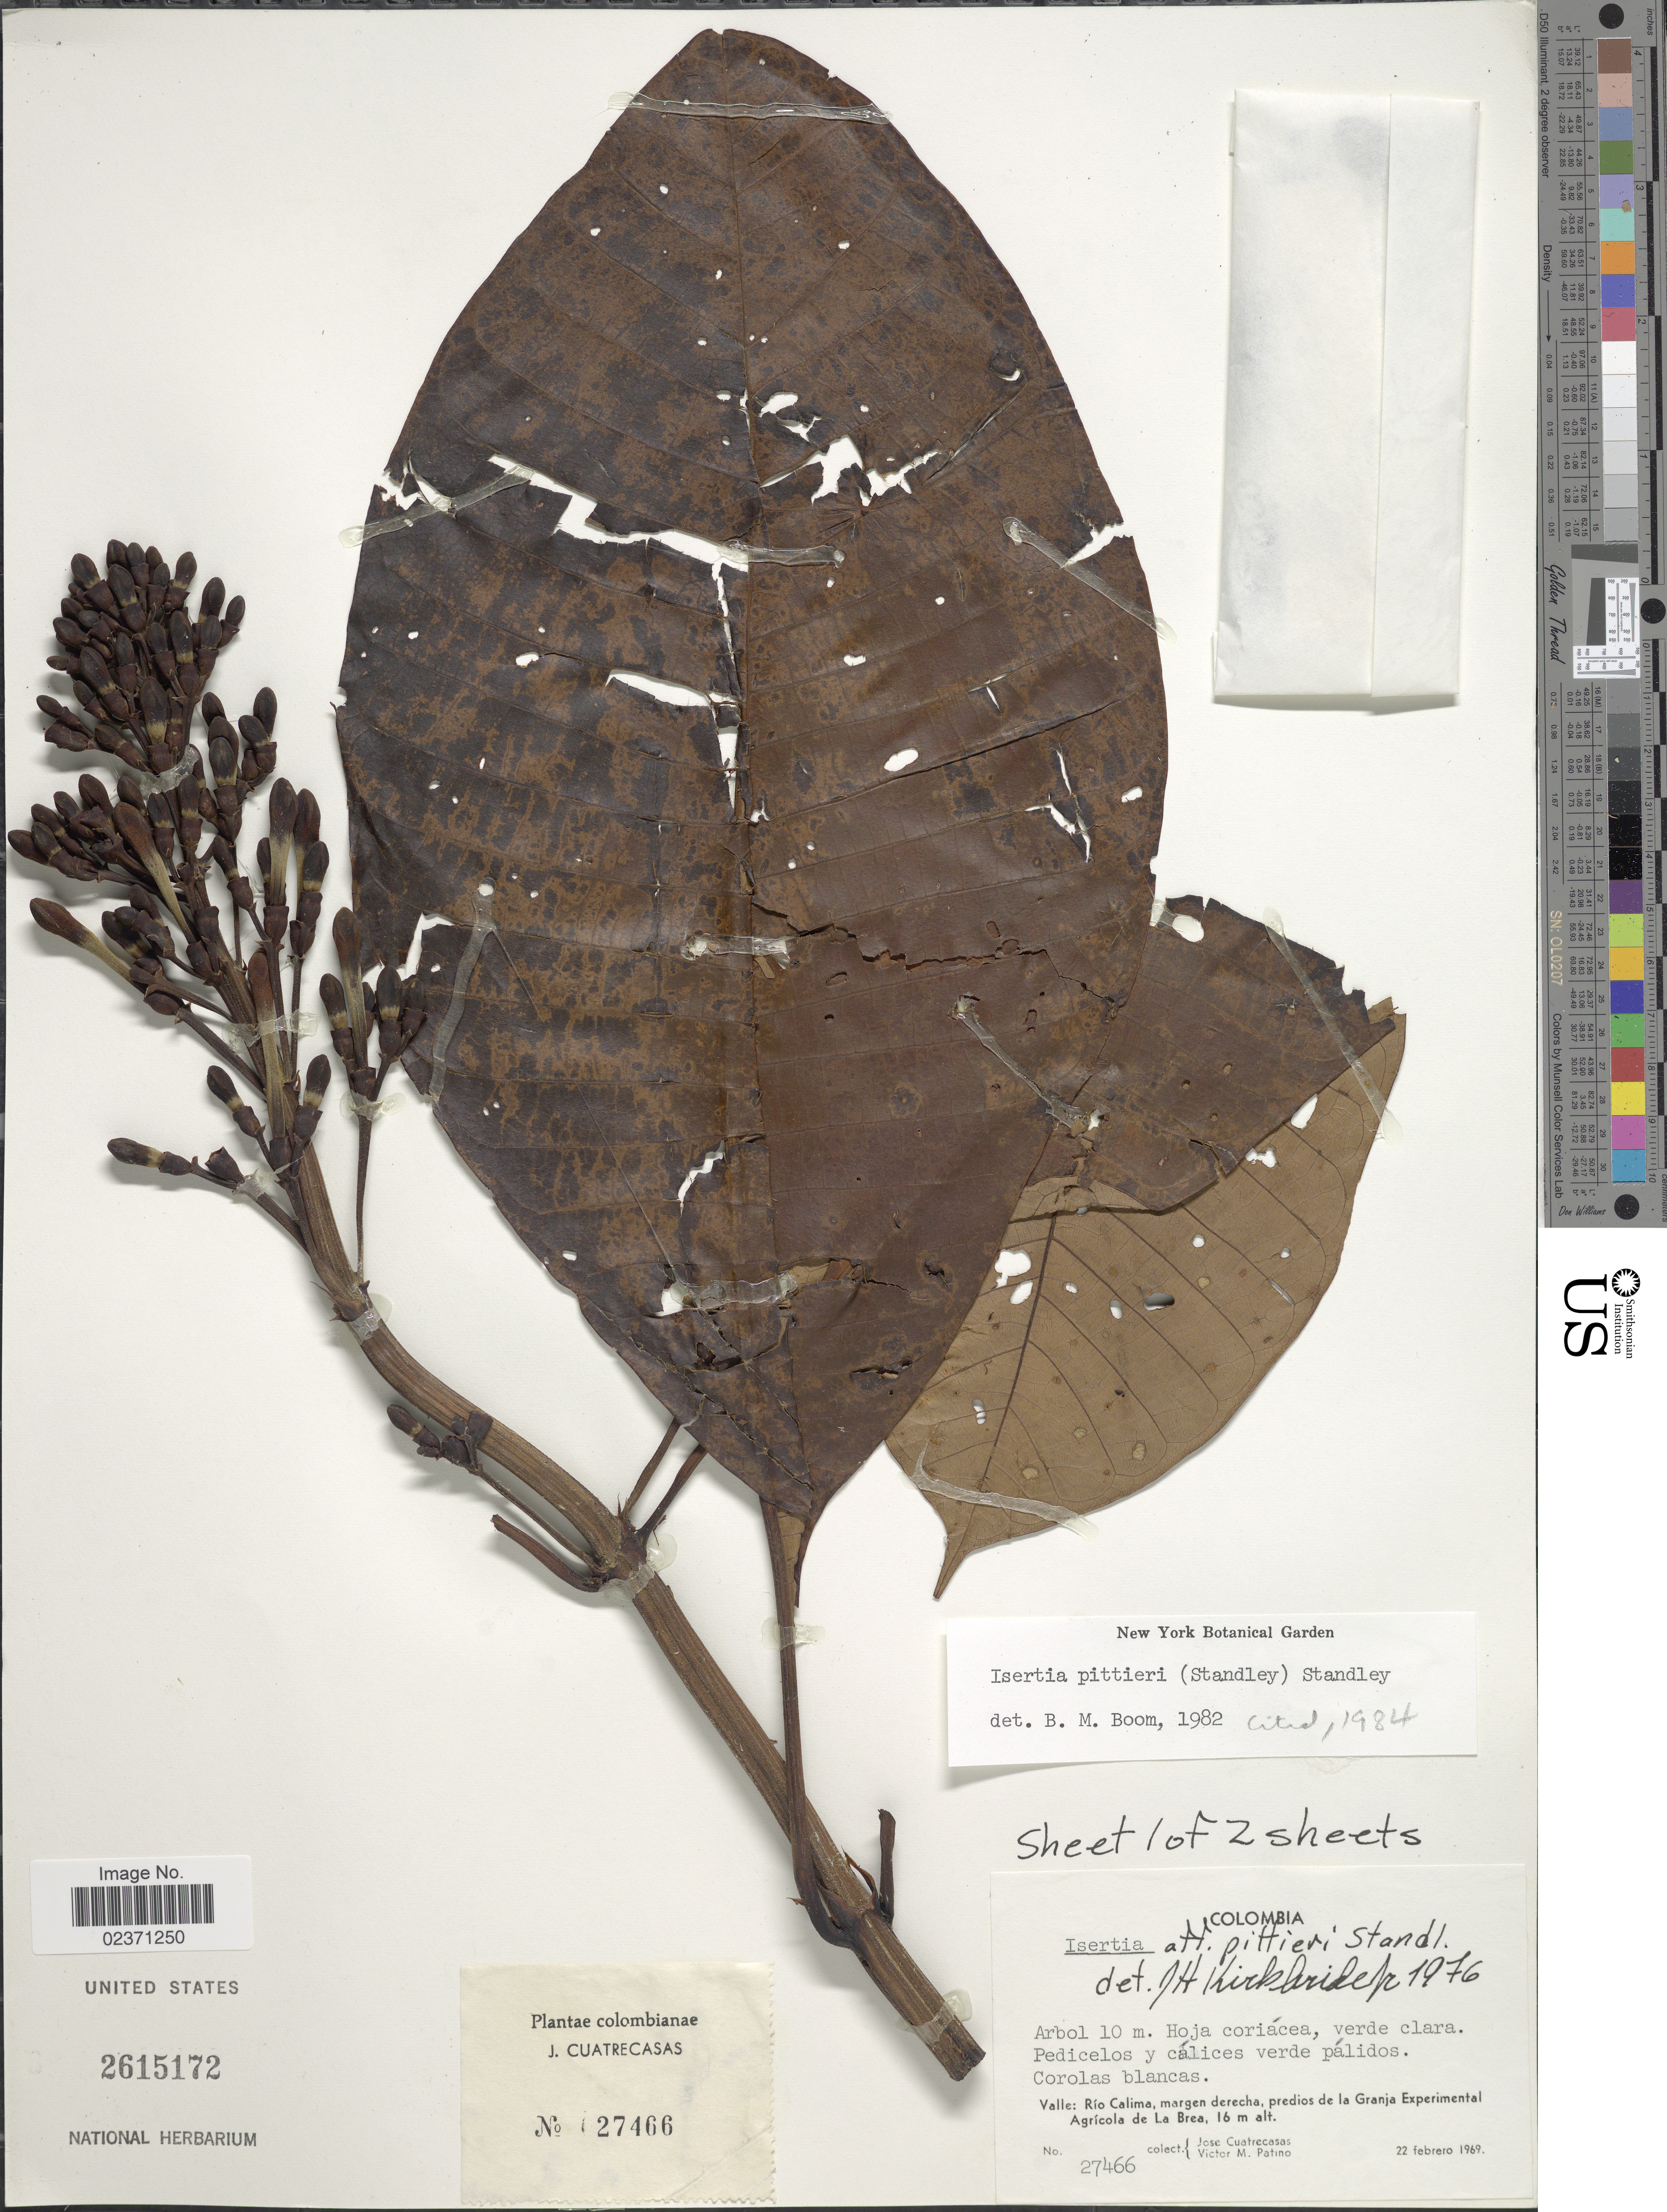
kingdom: Plantae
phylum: Tracheophyta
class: Magnoliopsida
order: Gentianales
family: Rubiaceae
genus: Isertia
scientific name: Isertia pittieri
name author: (Standl.) Standl.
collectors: J. Cuatrecasas & V. M. Patiño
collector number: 27466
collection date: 1969-02-22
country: Colombia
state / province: Valle del Cauca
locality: Valle: Rio Calima, margen derecha, predios de la Granja Experimental Agricola de La Brea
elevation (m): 16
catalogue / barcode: US 2615172